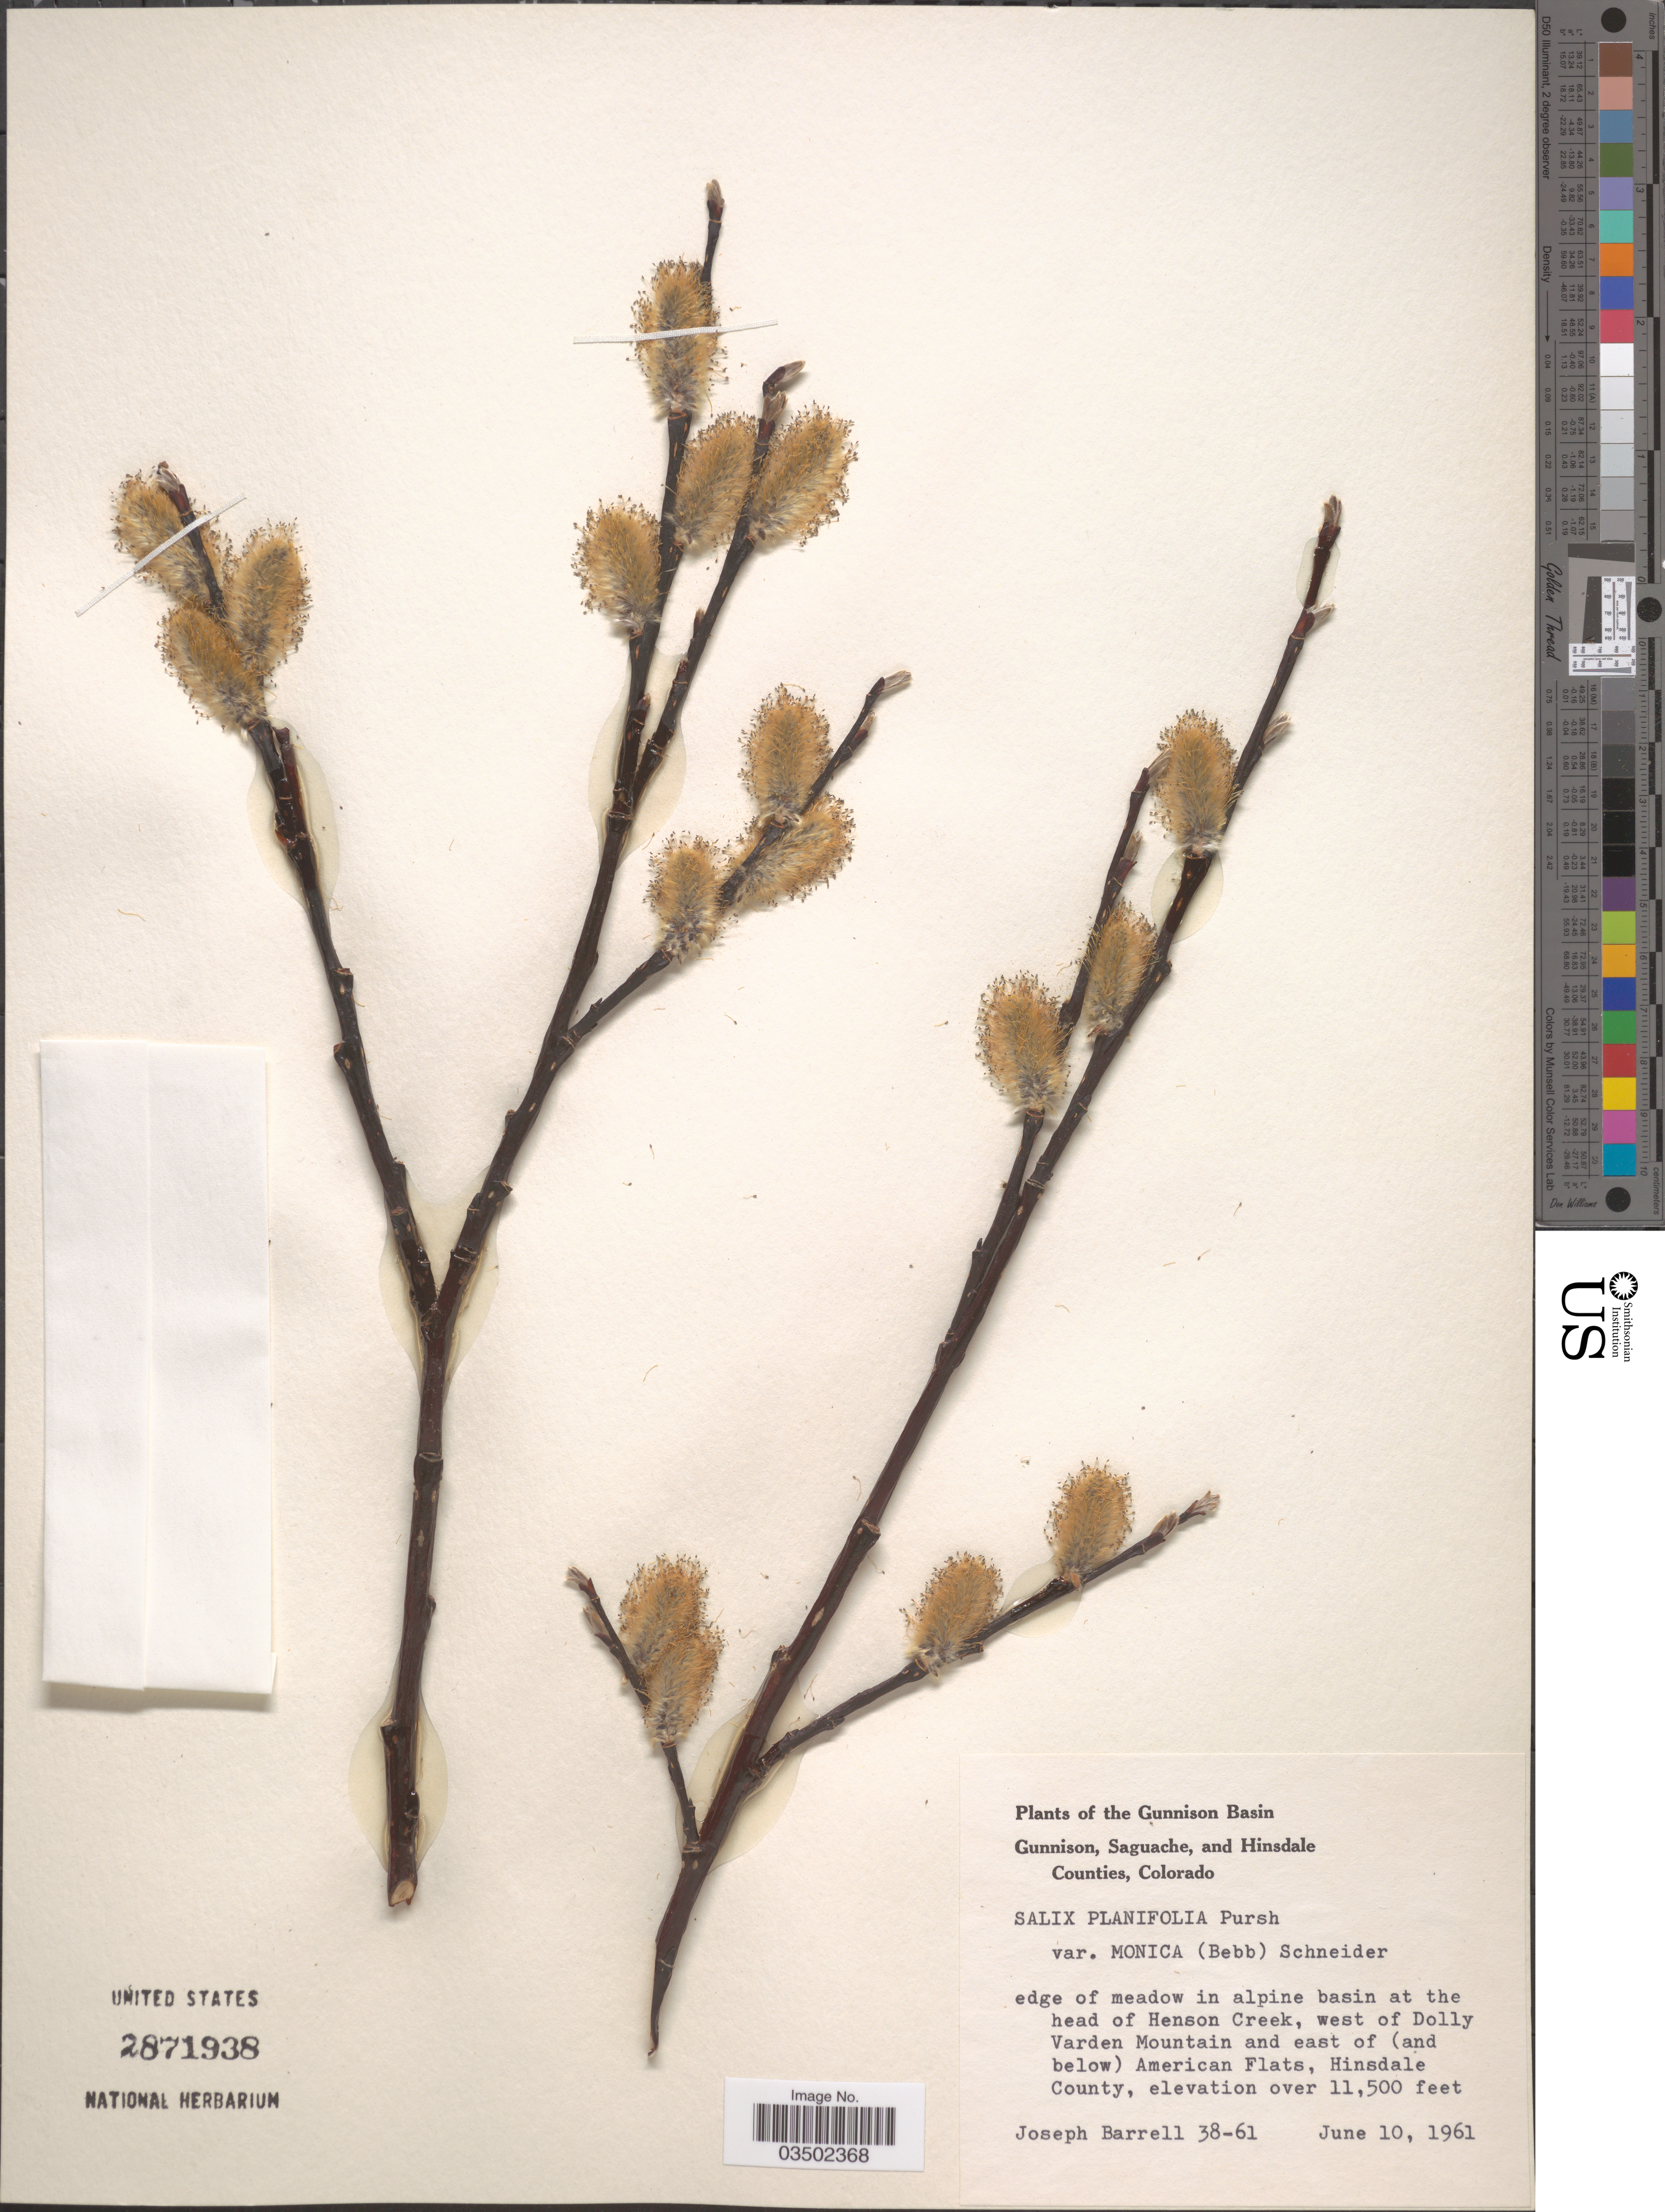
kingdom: Plantae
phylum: Tracheophyta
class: Magnoliopsida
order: Malpighiales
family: Salicaceae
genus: Salix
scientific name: Salix planifolia var. monica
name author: (Bebb) C.K. Schneid.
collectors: J. Barrell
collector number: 38-61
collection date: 1961-06-10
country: United States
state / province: Colorado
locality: The Gunnison Basin. Edge of meadow in alpine basin at the head of Henson Creek, west of Dolly Varden Mountain and east of (and below) American Flatts, Hinsdale County.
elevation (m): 3505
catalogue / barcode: US 2871938